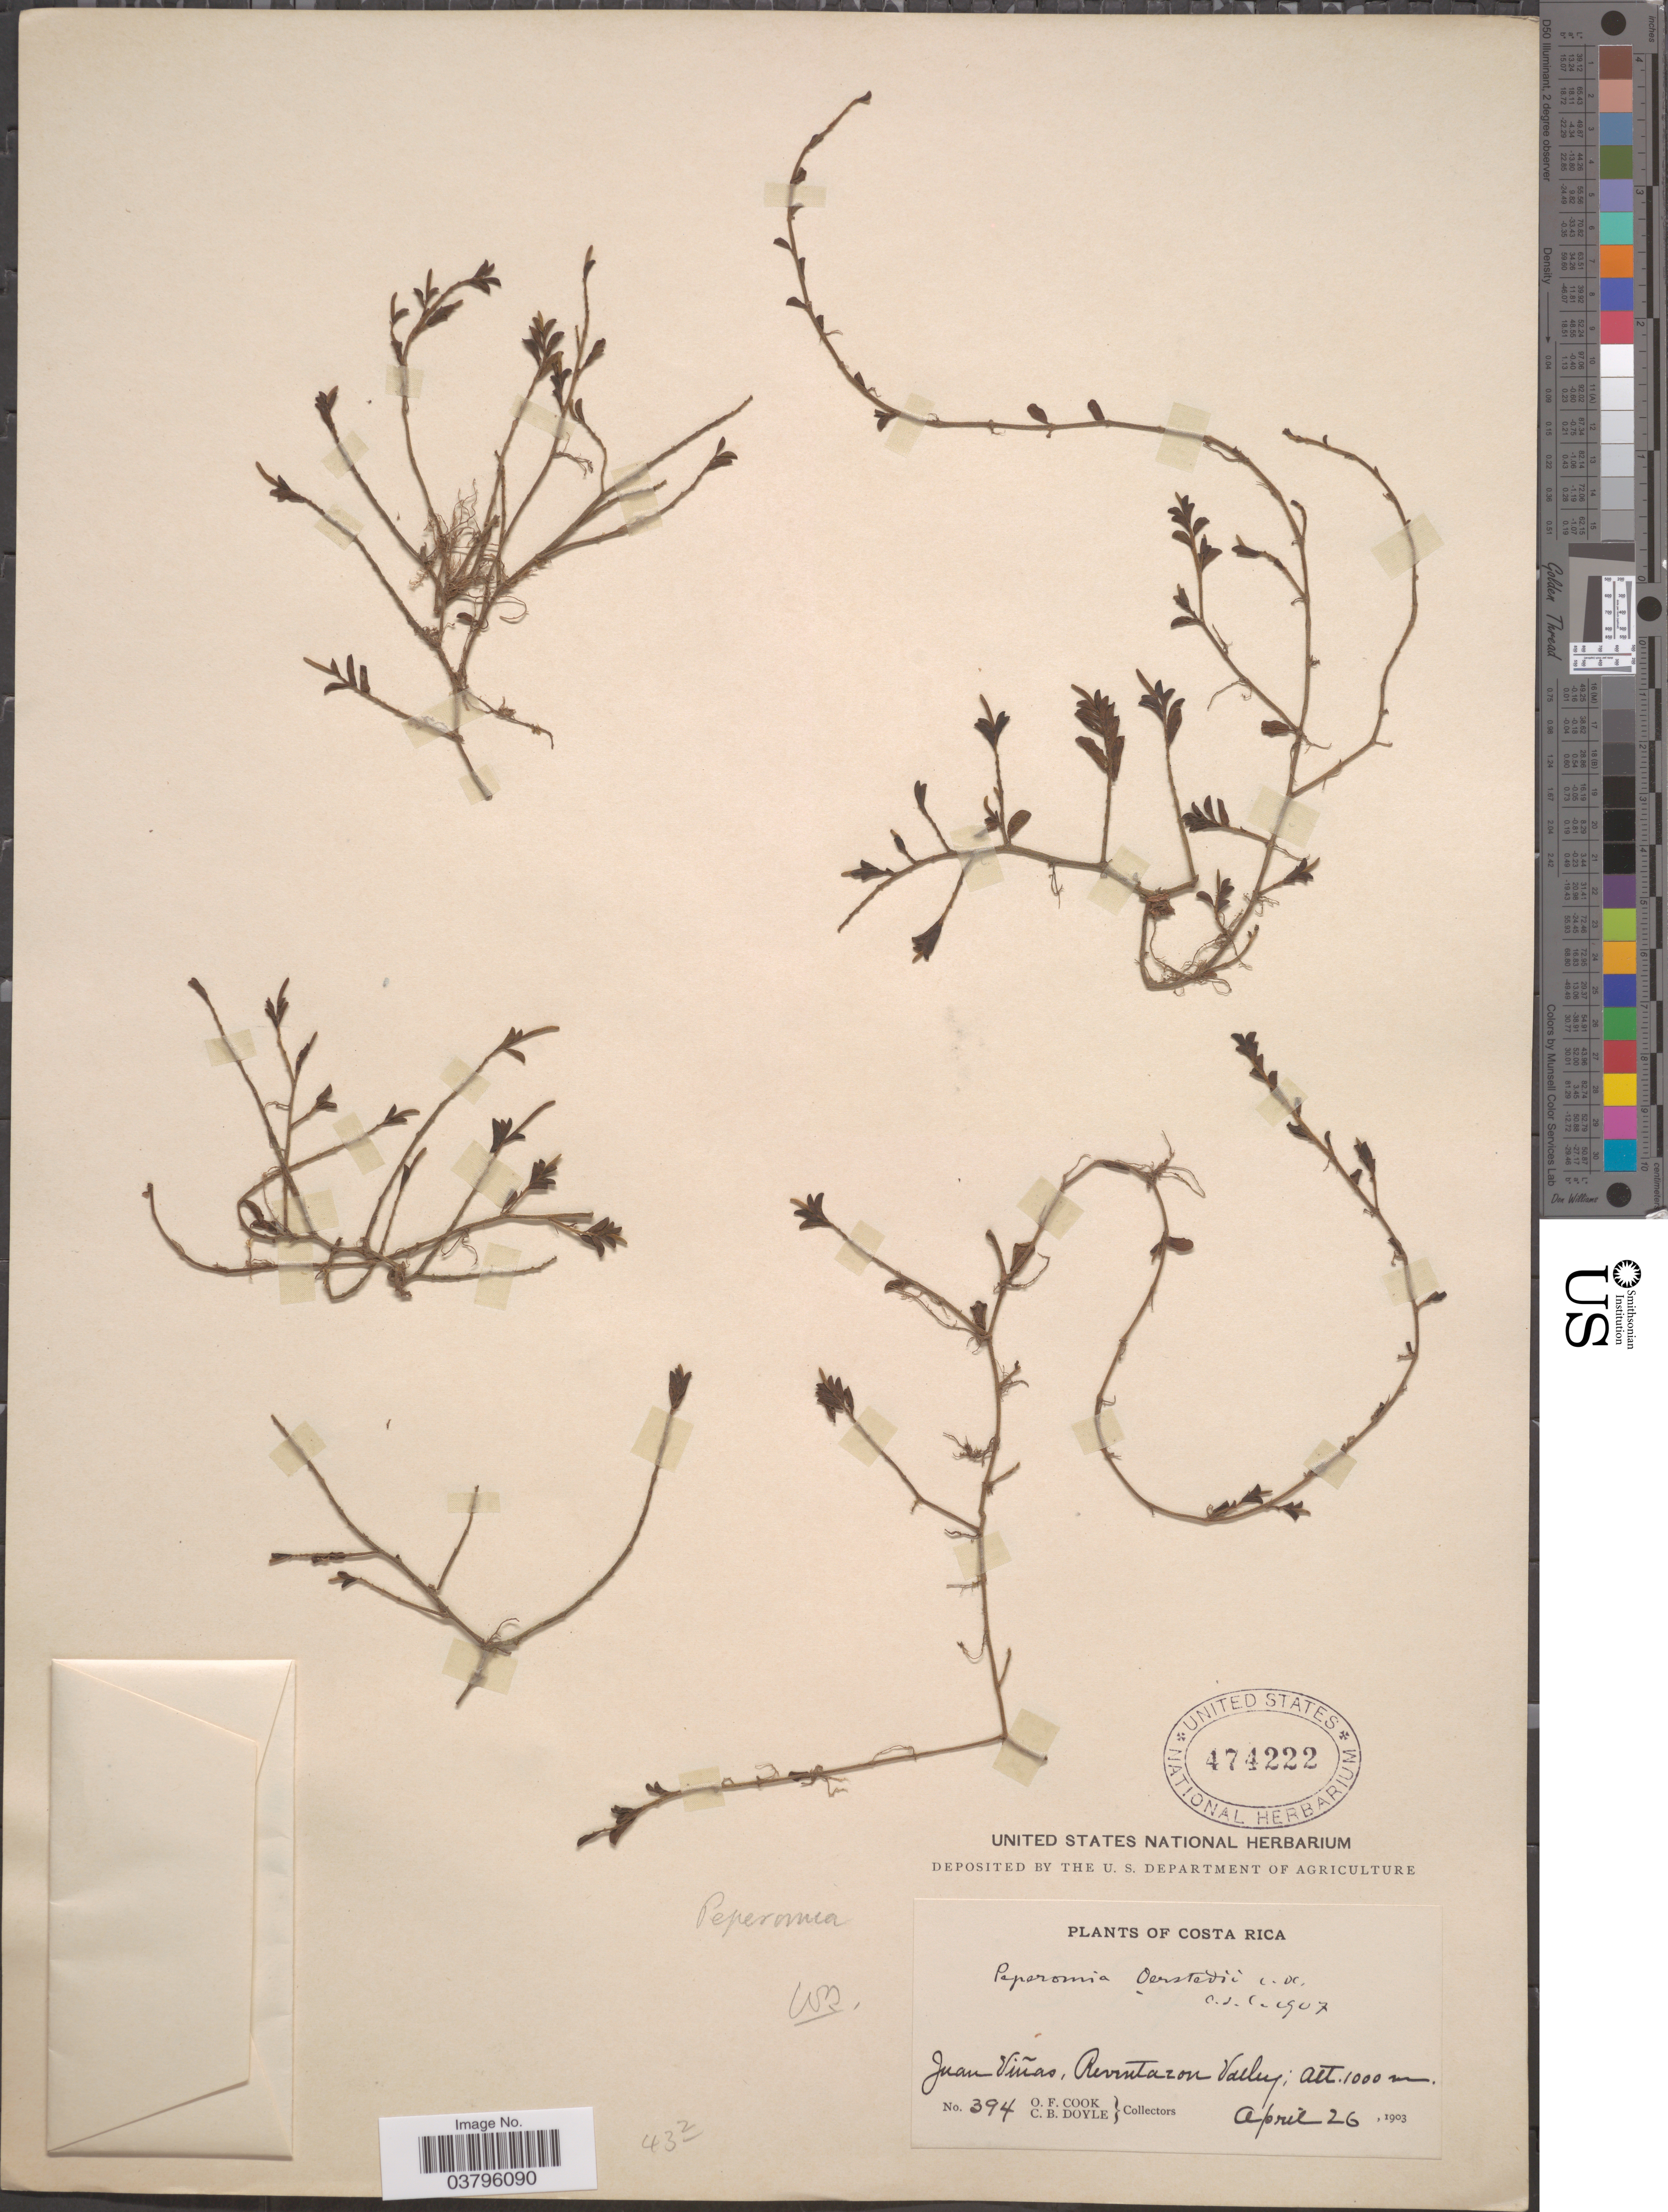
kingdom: Plantae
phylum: Tracheophyta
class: Magnoliopsida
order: Piperales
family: Piperaceae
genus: Peperomia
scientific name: Peperomia oerstedii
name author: C. DC.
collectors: O. F. Cook & C. Doyle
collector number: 394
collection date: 1903-04-26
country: Costa Rica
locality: Juan Viñas, Reventazon Valley.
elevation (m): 1000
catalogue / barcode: US 474222